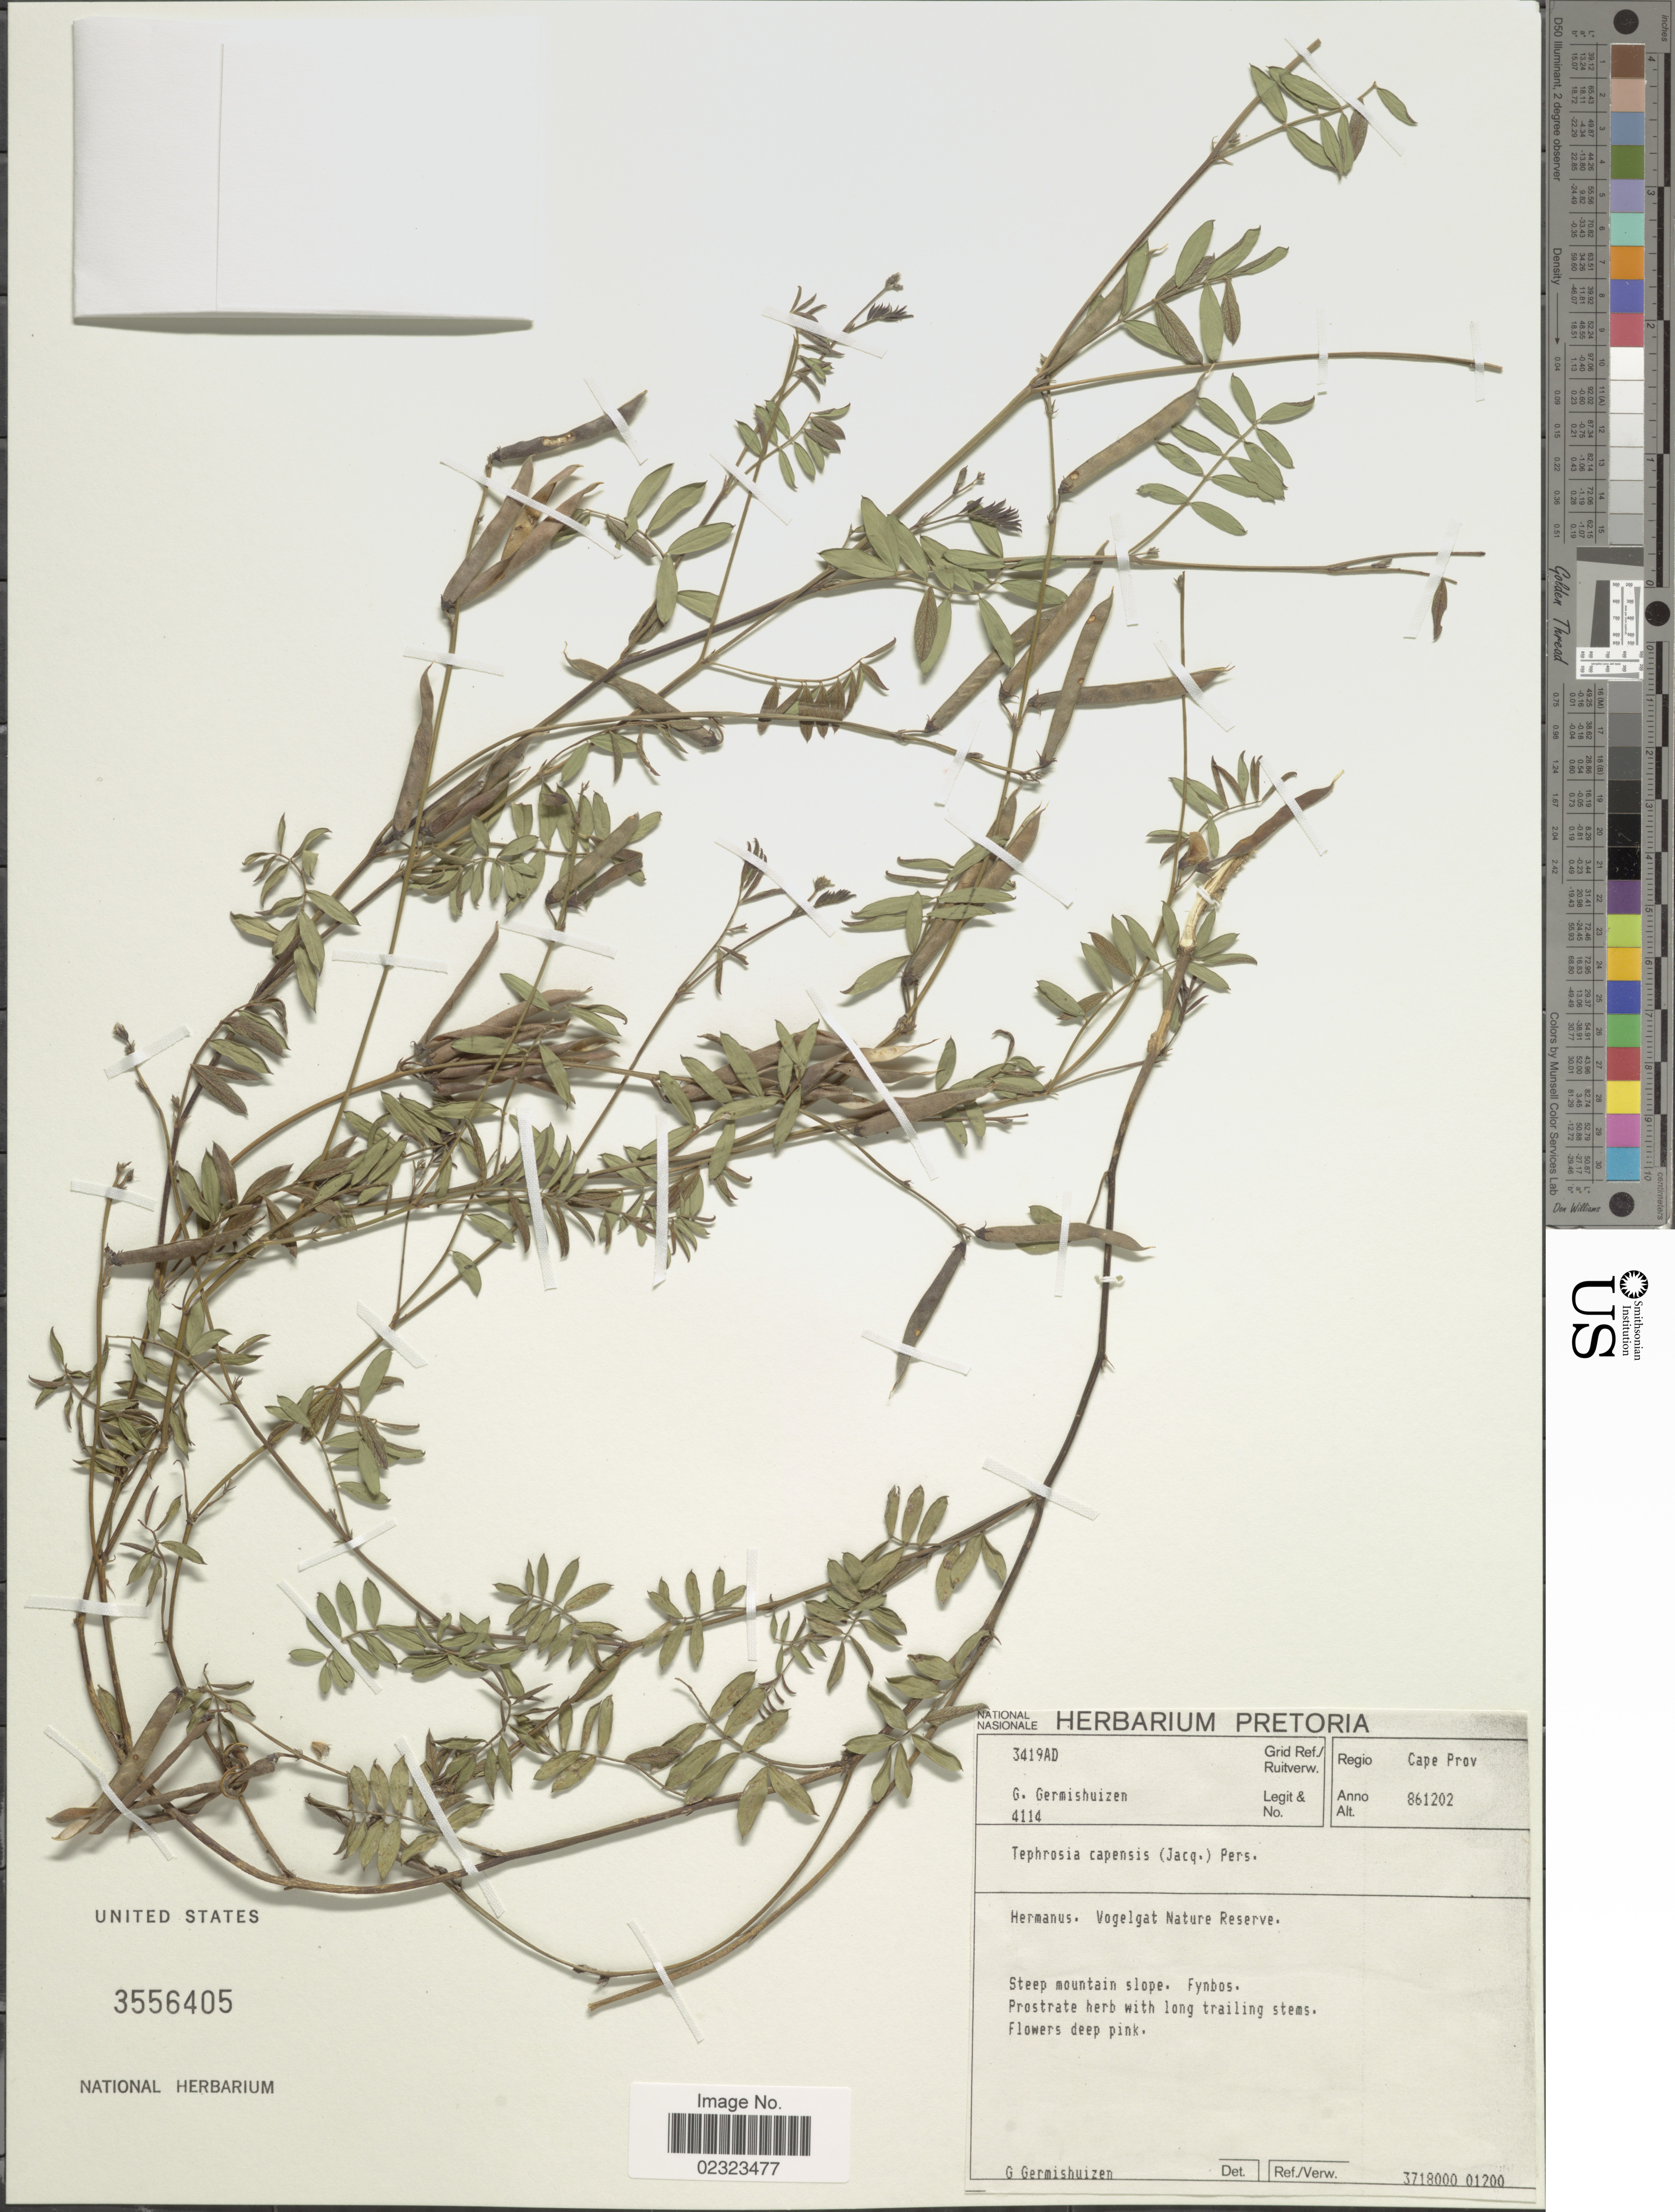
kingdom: Plantae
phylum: Tracheophyta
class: Magnoliopsida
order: Fabales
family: Fabaceae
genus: Tephrosia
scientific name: Tephrosia capensis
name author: (Jacq.) Pers.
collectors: G. Germishuizen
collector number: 4114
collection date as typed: Transcribed d/m/y: 2/12/86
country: South Africa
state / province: Western Cape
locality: Hermanus, Vogelnat Nature Reserve, steep mountain slope.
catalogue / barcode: US 3556405